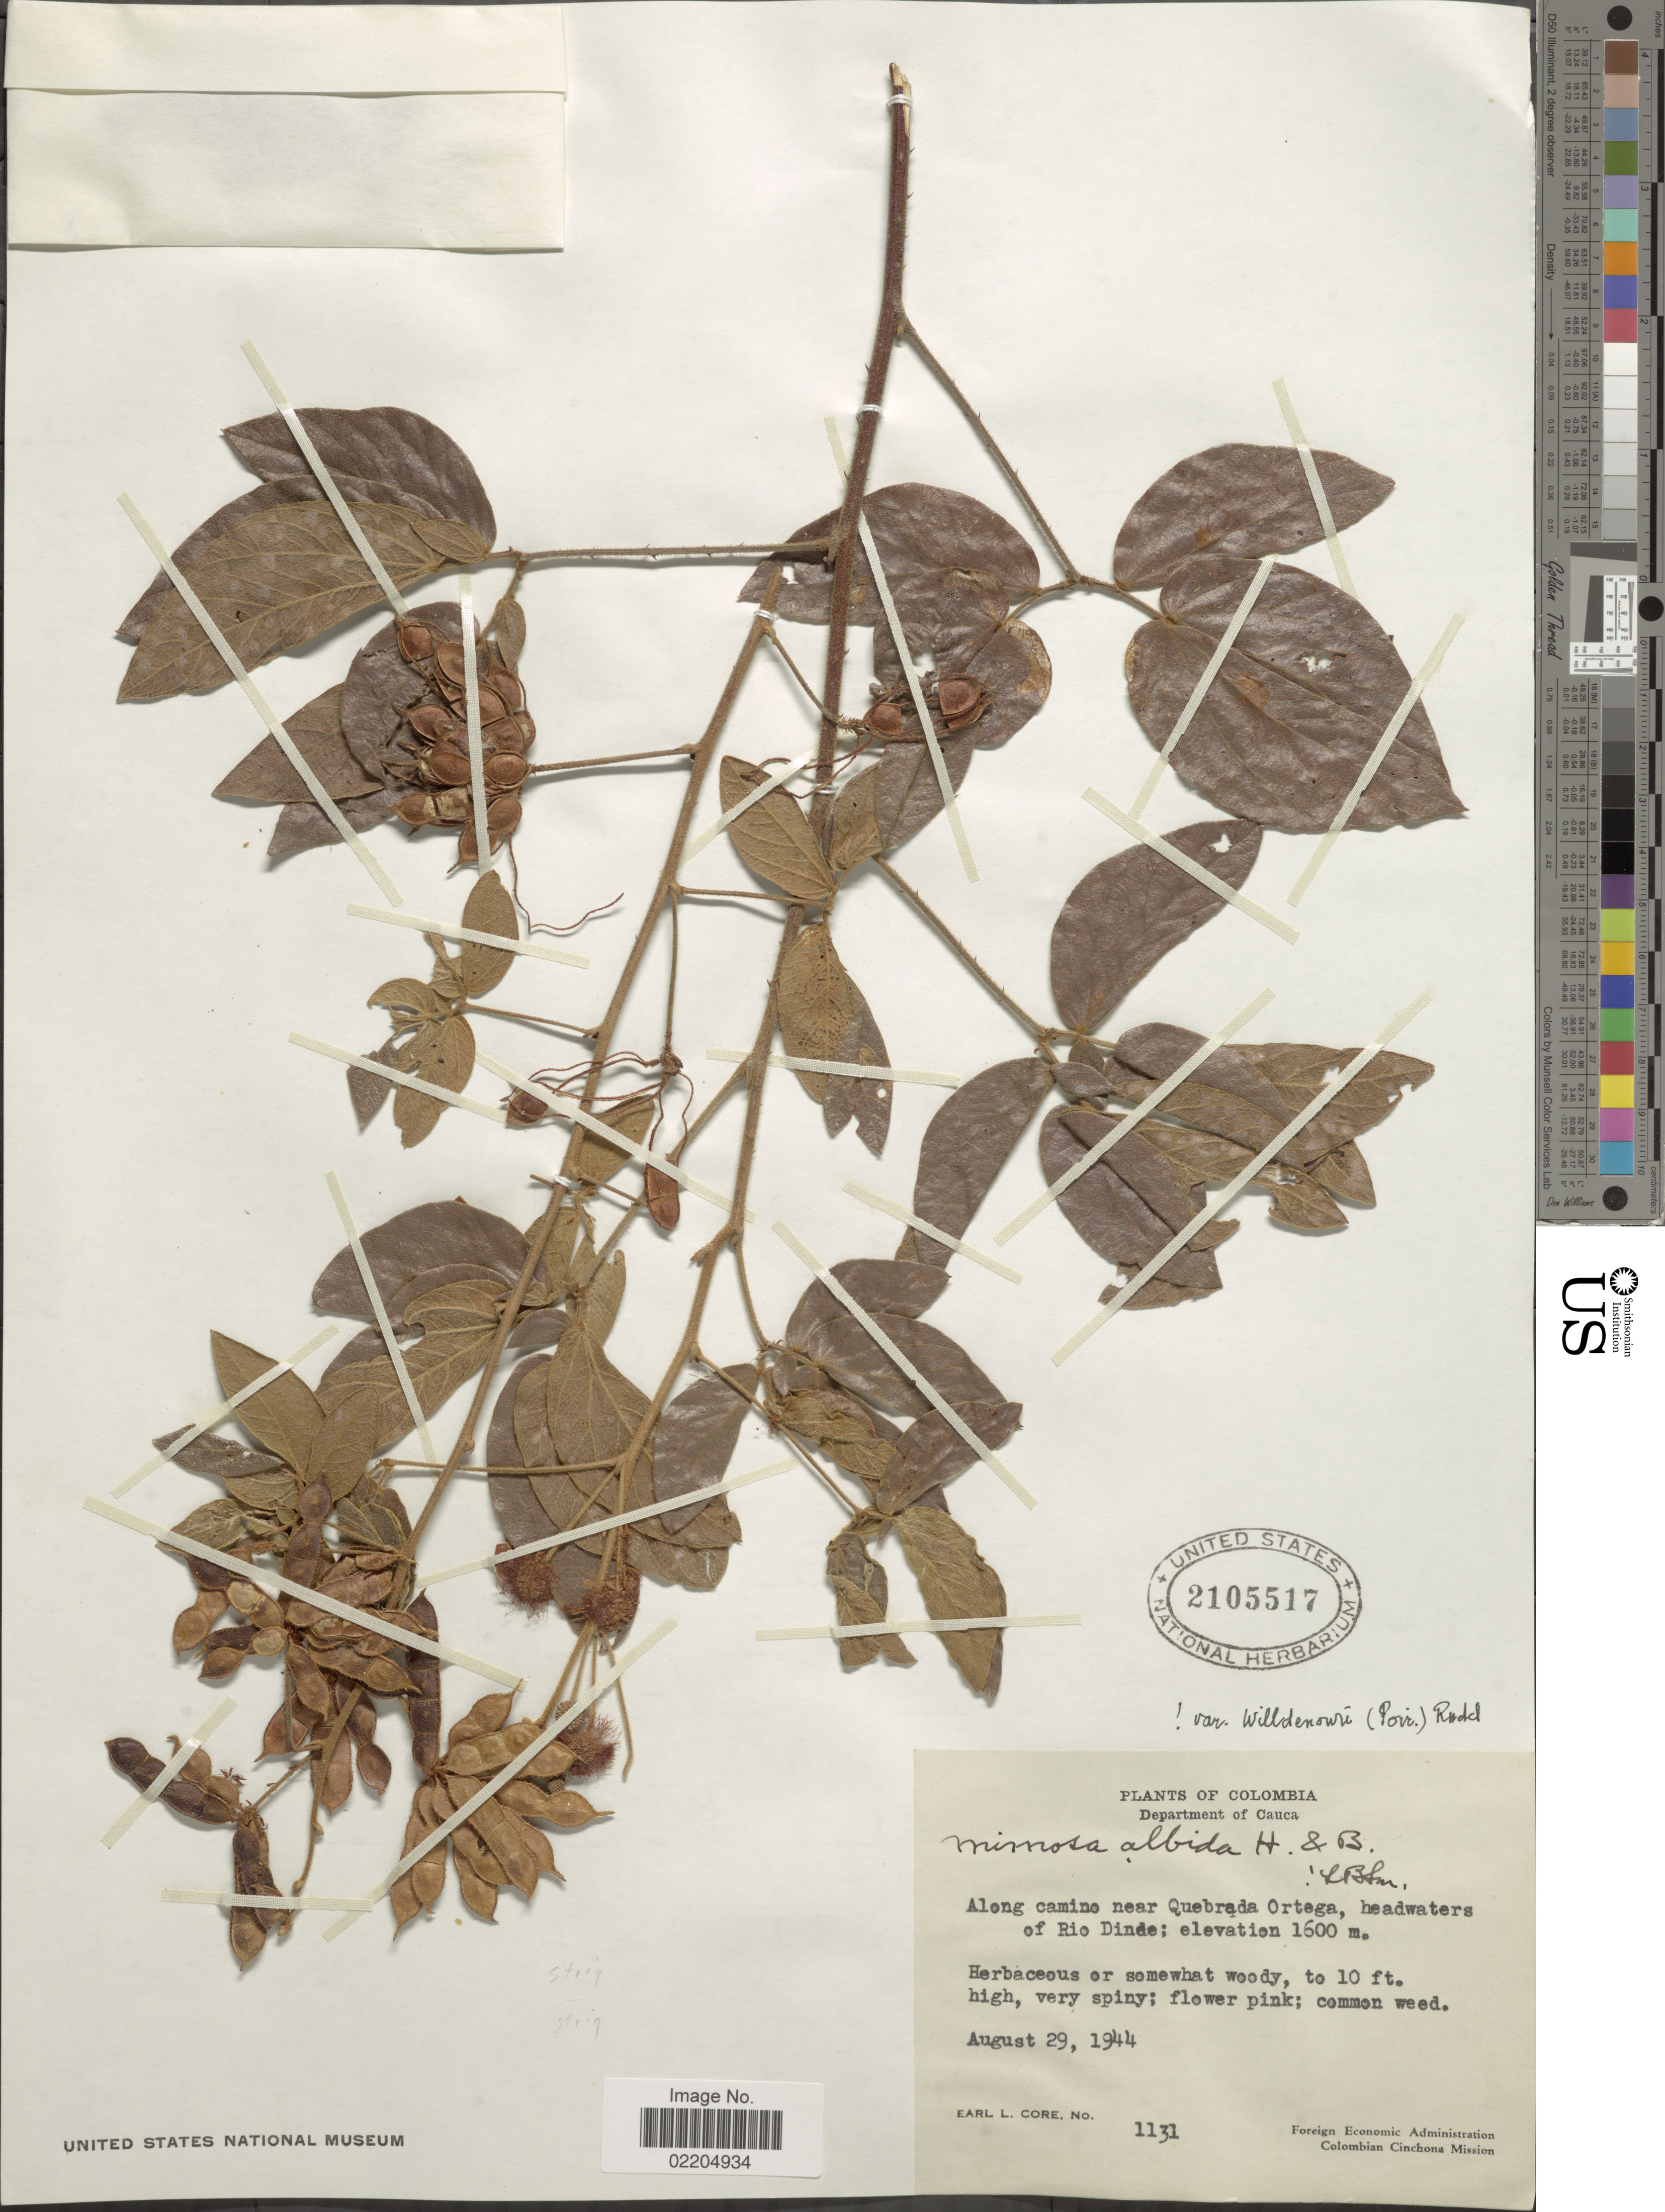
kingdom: Plantae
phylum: Tracheophyta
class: Magnoliopsida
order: Fabales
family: Fabaceae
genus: Mimosa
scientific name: Mimosa albida var. willdenowii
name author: (Poir.) Rudd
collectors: E. L. Core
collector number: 1131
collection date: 1944-08-29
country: Colombia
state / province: Cauca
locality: Along camino near Quebrada Ortega, headwaters of Rio Dinde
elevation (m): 1600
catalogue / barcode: US 2105517